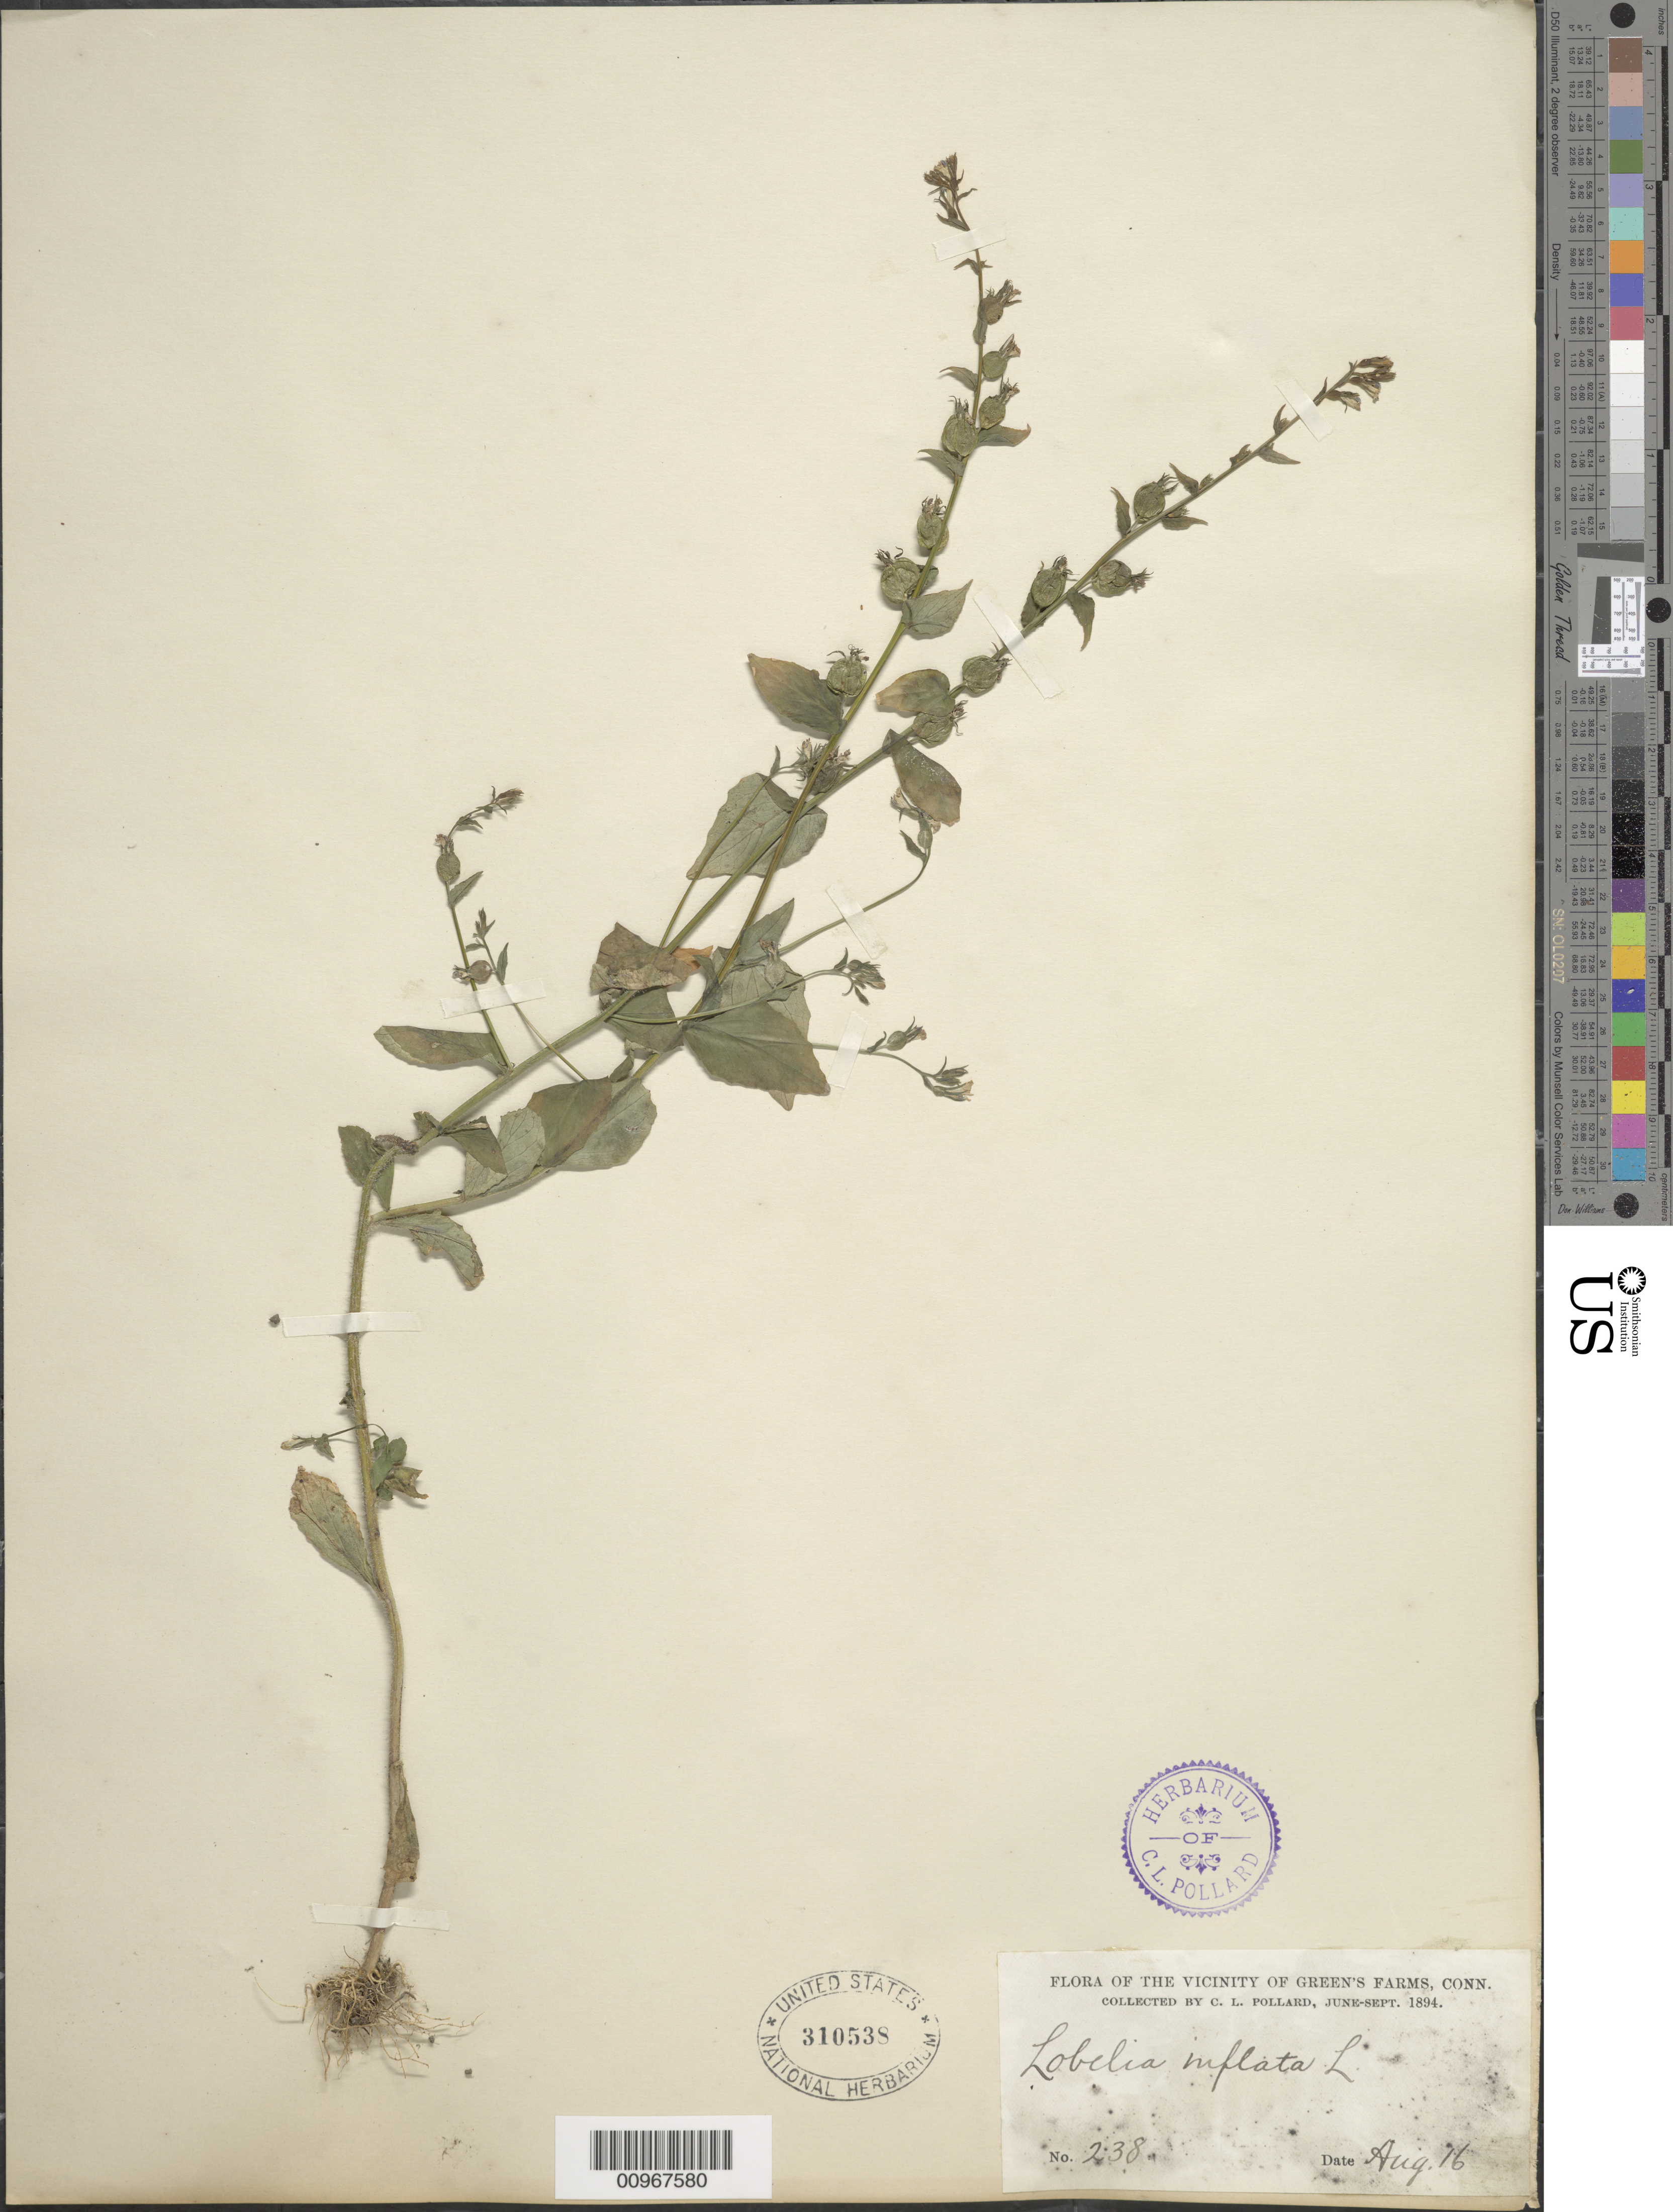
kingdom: Plantae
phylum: Tracheophyta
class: Magnoliopsida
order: Asterales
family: Campanulaceae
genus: Lobelia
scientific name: Lobelia inflata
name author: L.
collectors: C. L. Pollard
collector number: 238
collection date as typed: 16 Aug 1894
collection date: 1894-08-16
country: United States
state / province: Connecticut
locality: Green's farms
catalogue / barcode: US 310538